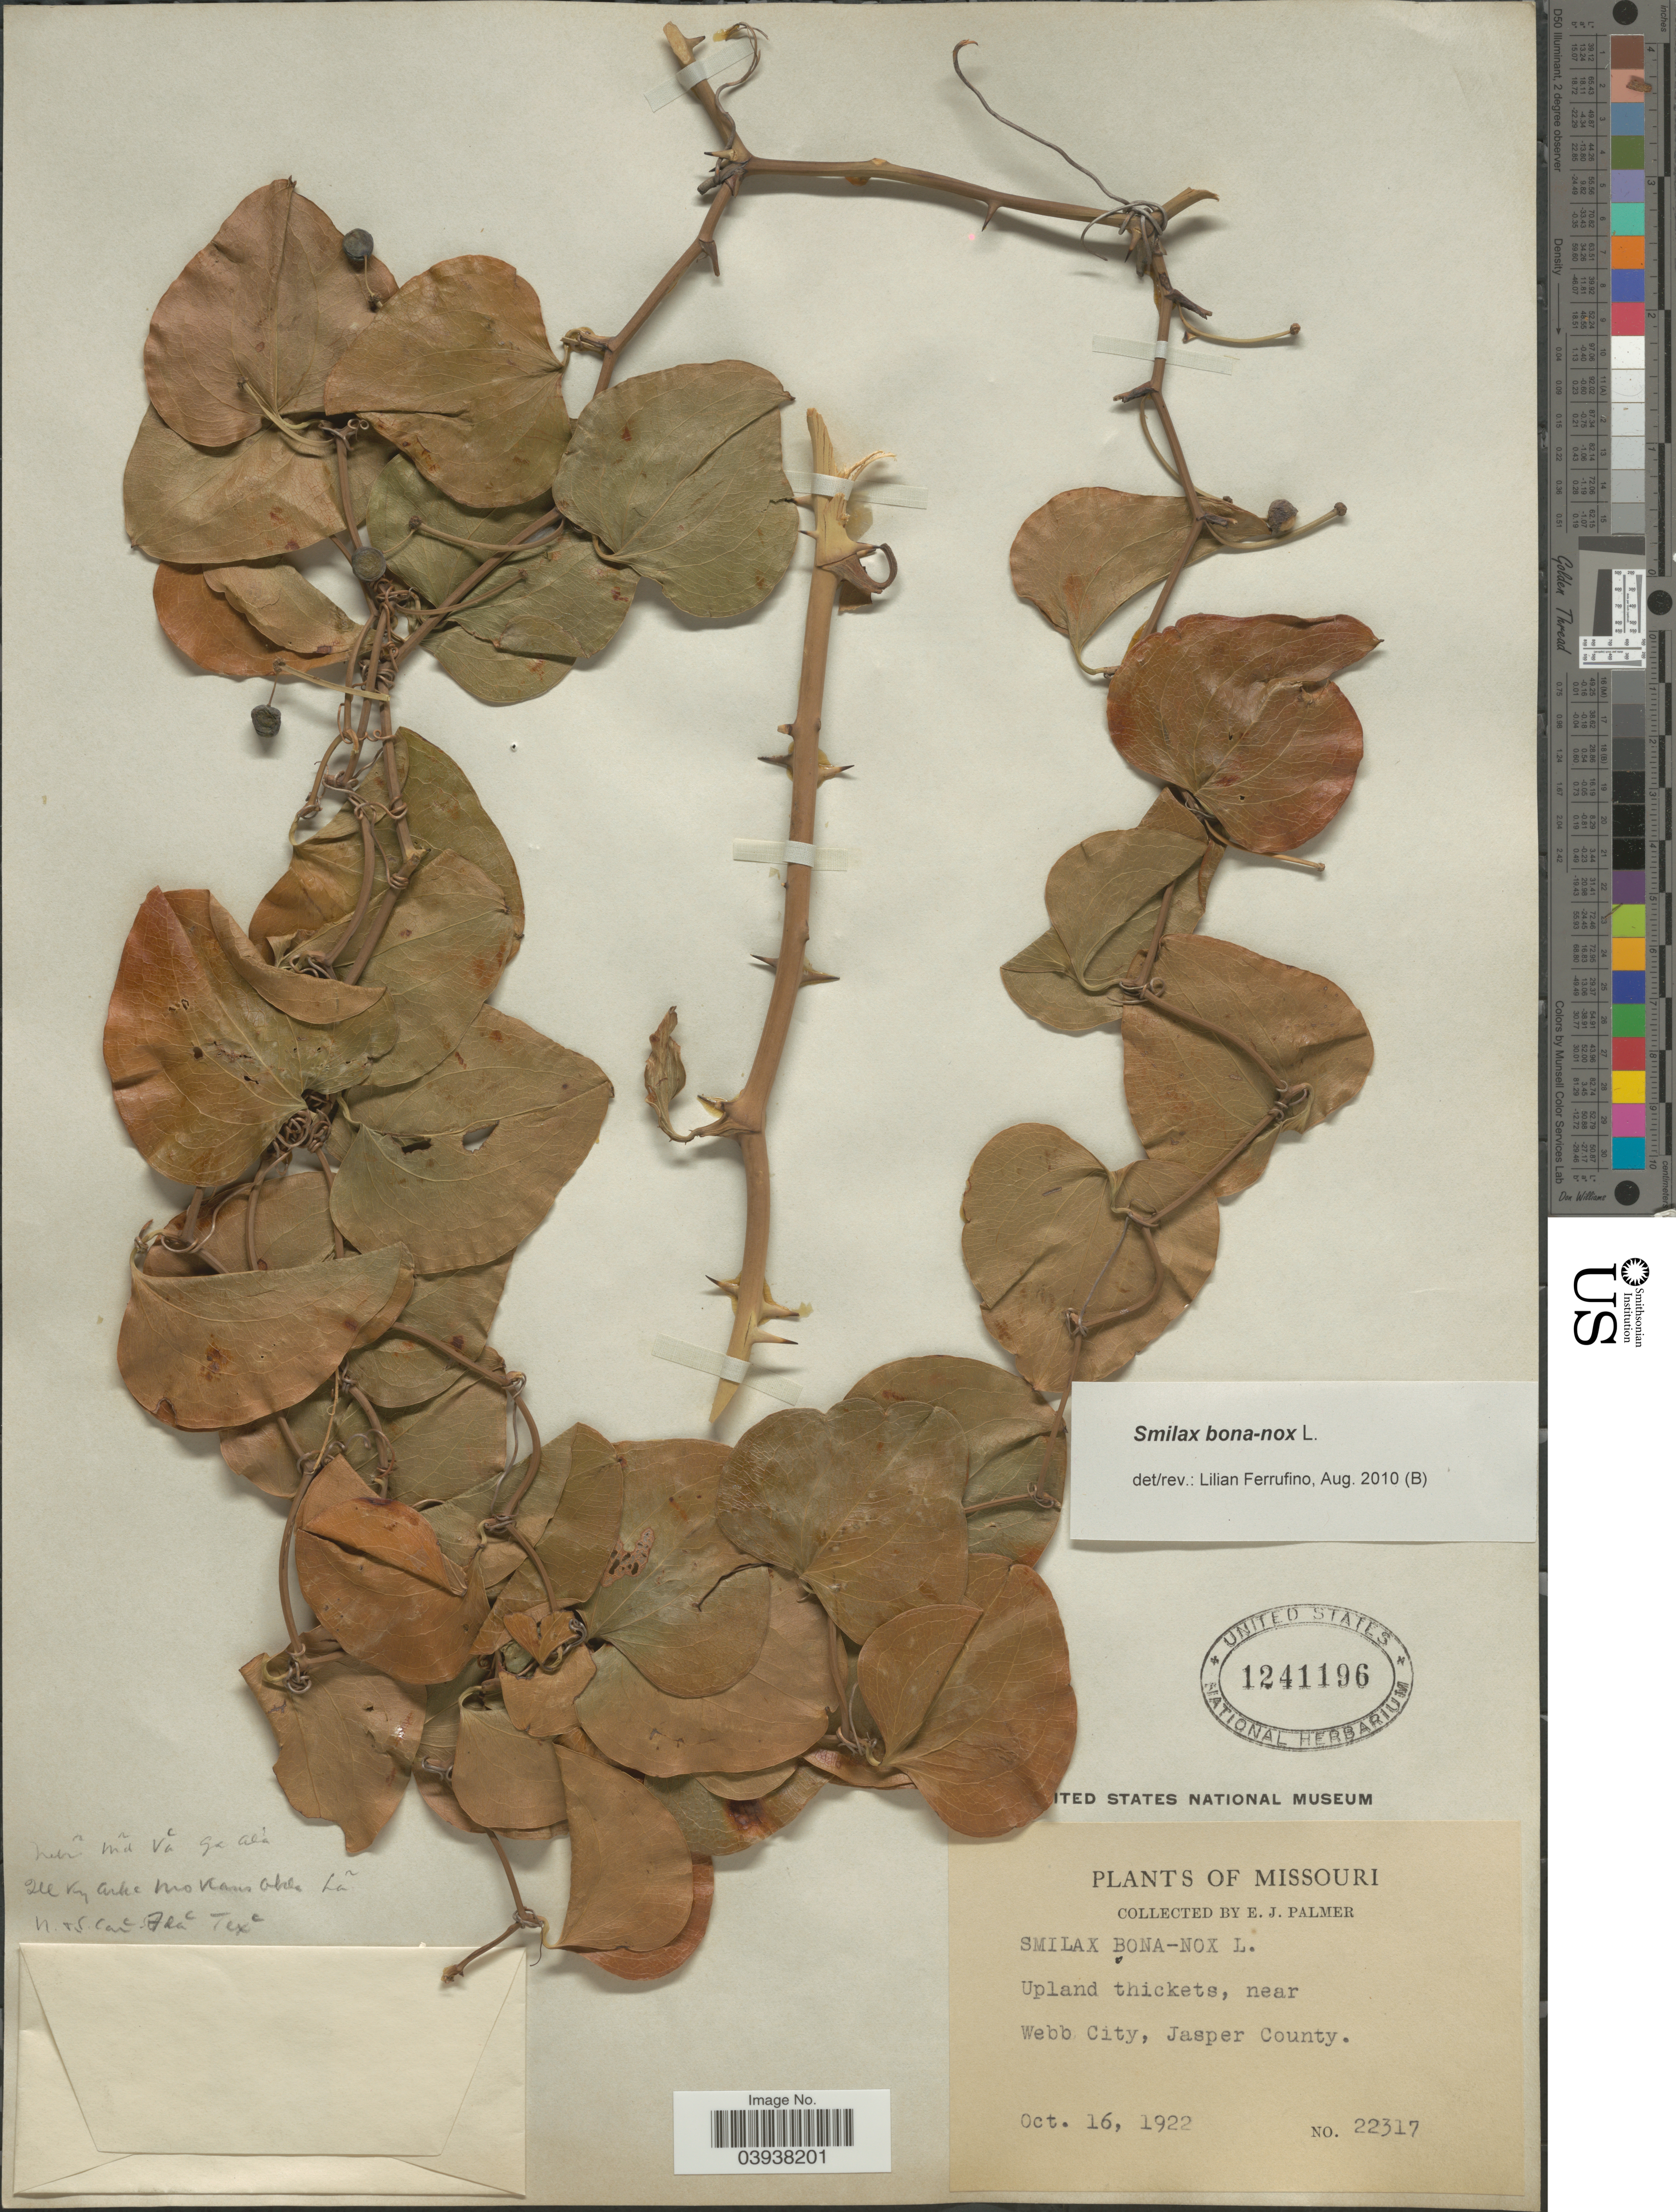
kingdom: Plantae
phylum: Tracheophyta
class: Liliopsida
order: Liliales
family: Smilacaceae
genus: Smilax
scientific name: Smilax bona-nox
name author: L.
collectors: E. J. Palmer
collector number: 22317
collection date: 1922-10-16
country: United States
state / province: Missouri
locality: Upland thickets, near Webb City, Jasper County.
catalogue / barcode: US 1241196